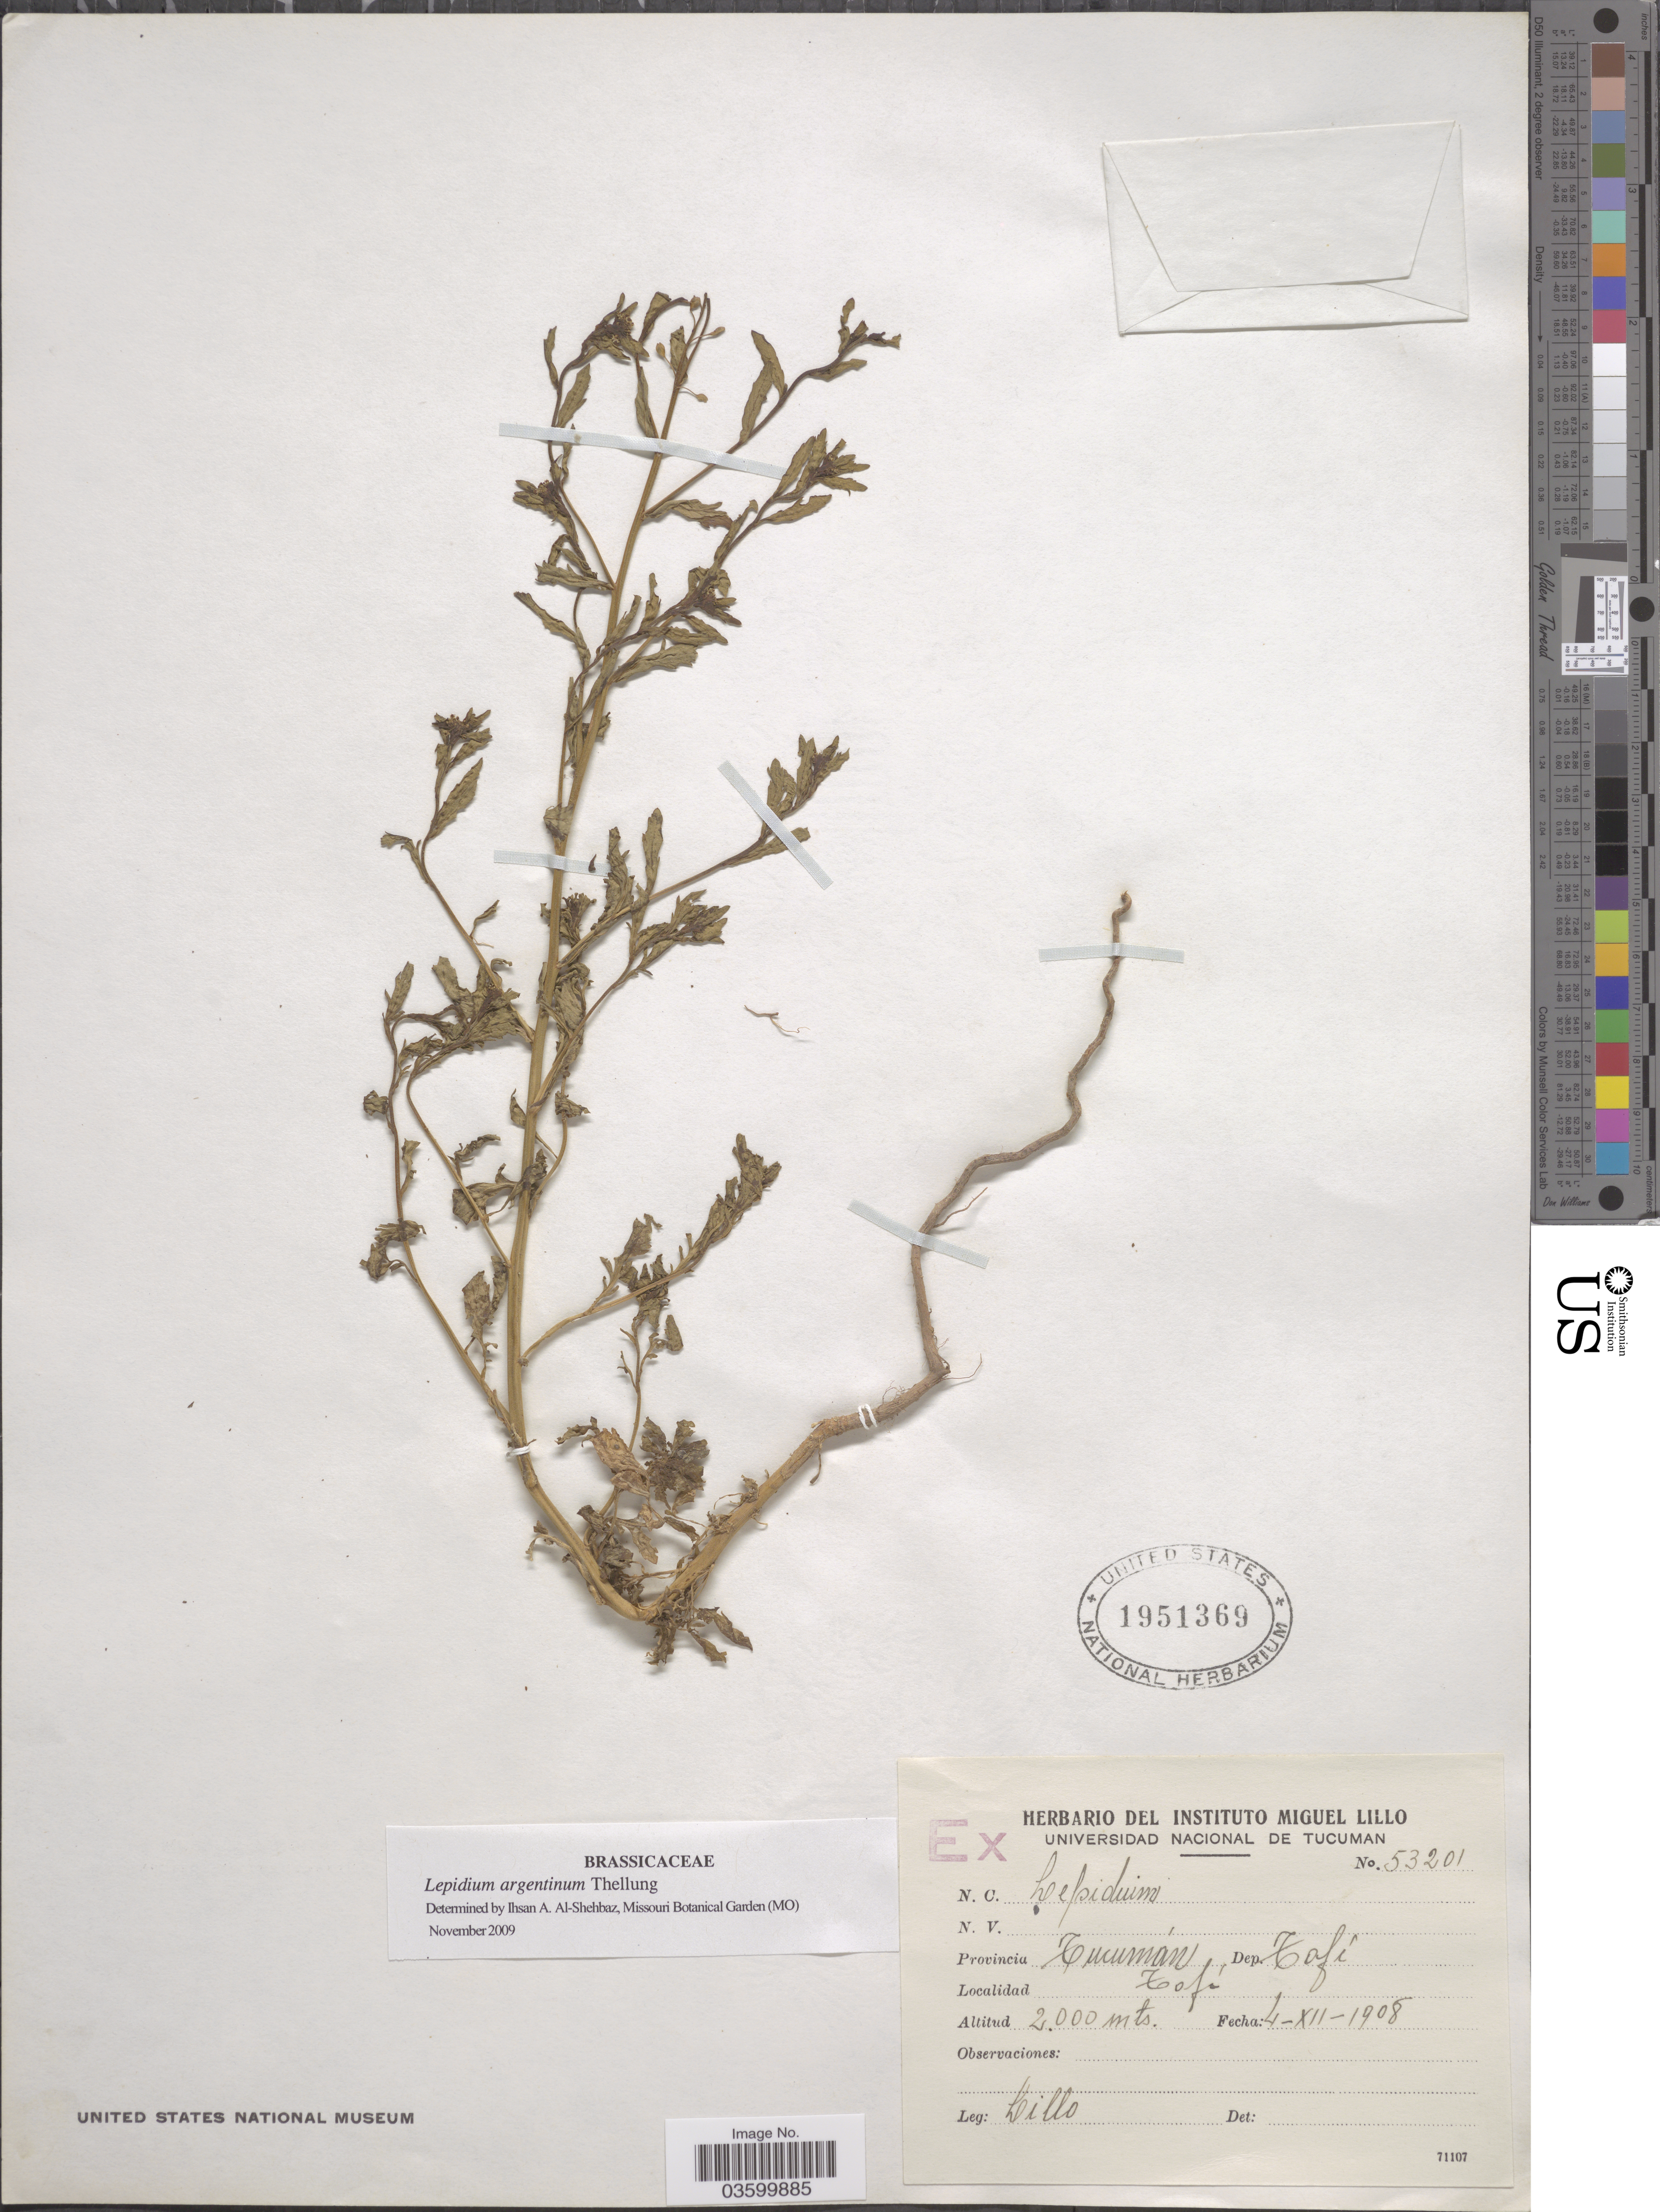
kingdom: Plantae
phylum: Tracheophyta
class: Magnoliopsida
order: Brassicales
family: Brassicaceae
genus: Lepidium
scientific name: Lepidium argentinum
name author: Thell.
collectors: M. Lillo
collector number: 53201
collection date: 1908-12-04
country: Argentina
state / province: Tucuman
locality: Dep. Tafí. Tafí.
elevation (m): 2000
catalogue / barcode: US 1951369